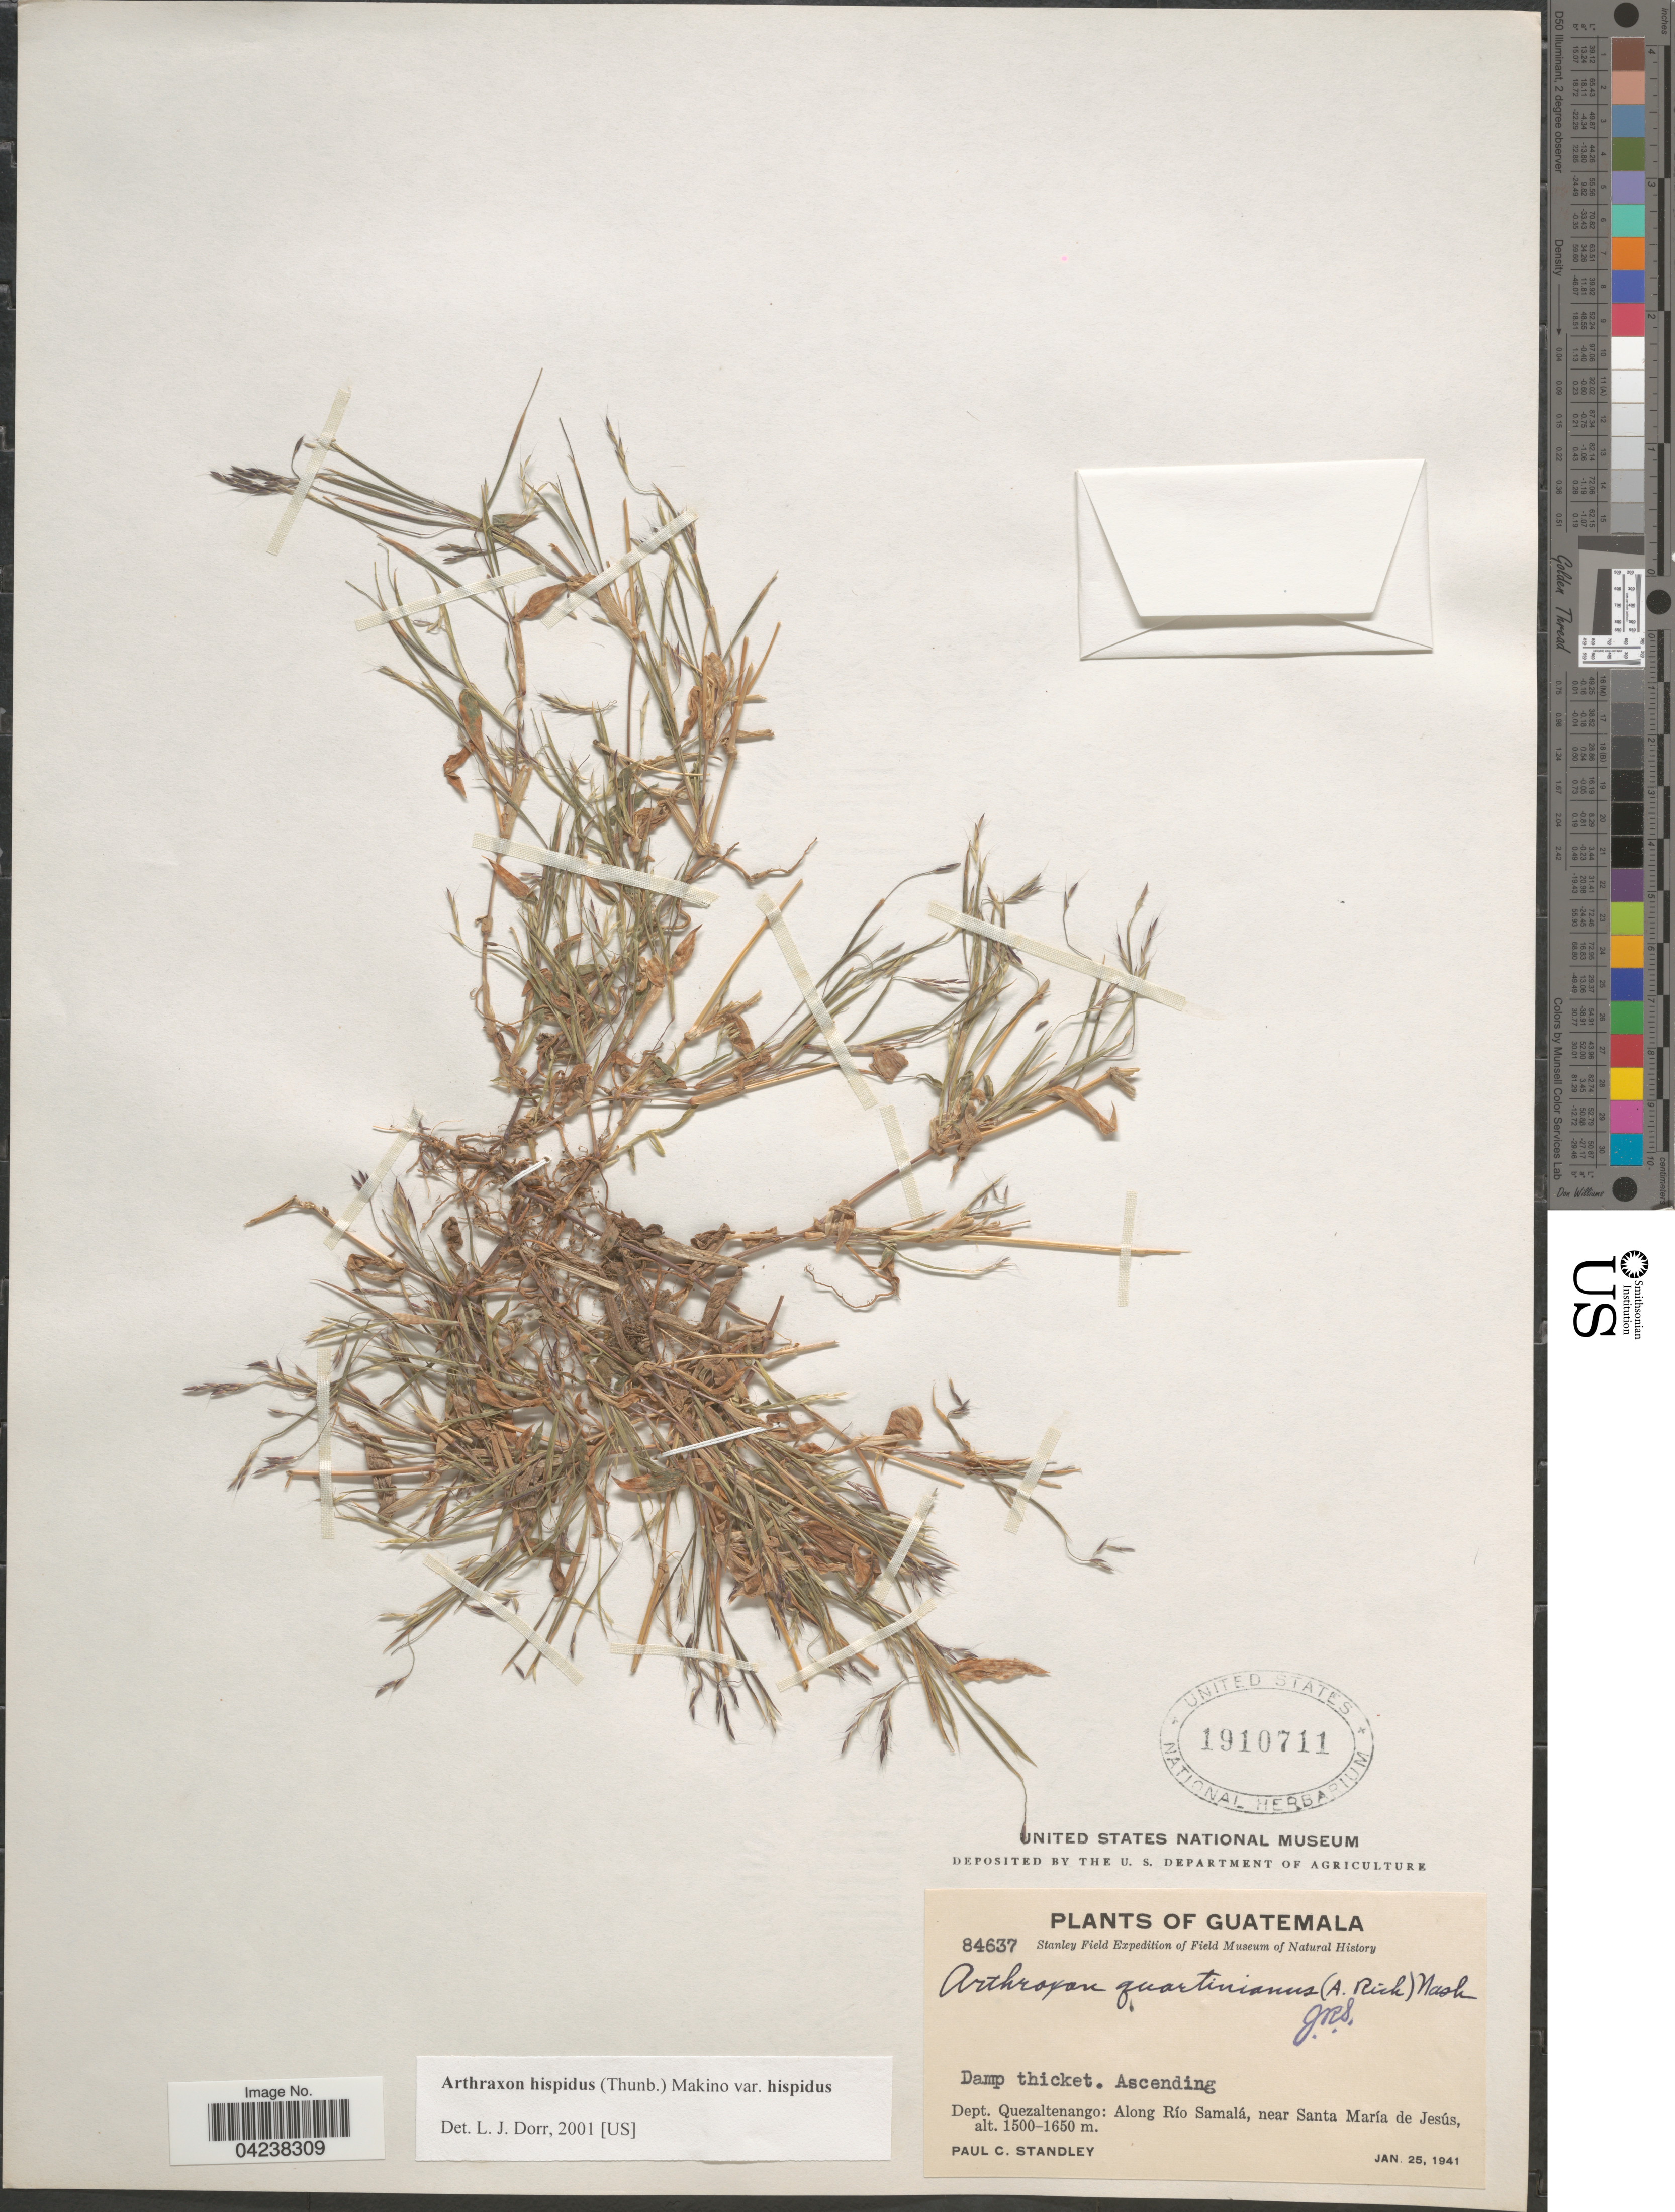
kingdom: Plantae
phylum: Tracheophyta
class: Liliopsida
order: Poales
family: Poaceae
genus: Arthraxon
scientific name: Arthraxon hispidus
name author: (Thunb.) Makino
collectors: P. C. Standley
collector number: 84637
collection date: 1941-01-25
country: Guatemala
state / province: Quetzaltenango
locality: Stanley Field Expedition. Dept. Quezaltenango: Along Río Samalá, near Santa María de Jesús.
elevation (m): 1500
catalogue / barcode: US 1910711